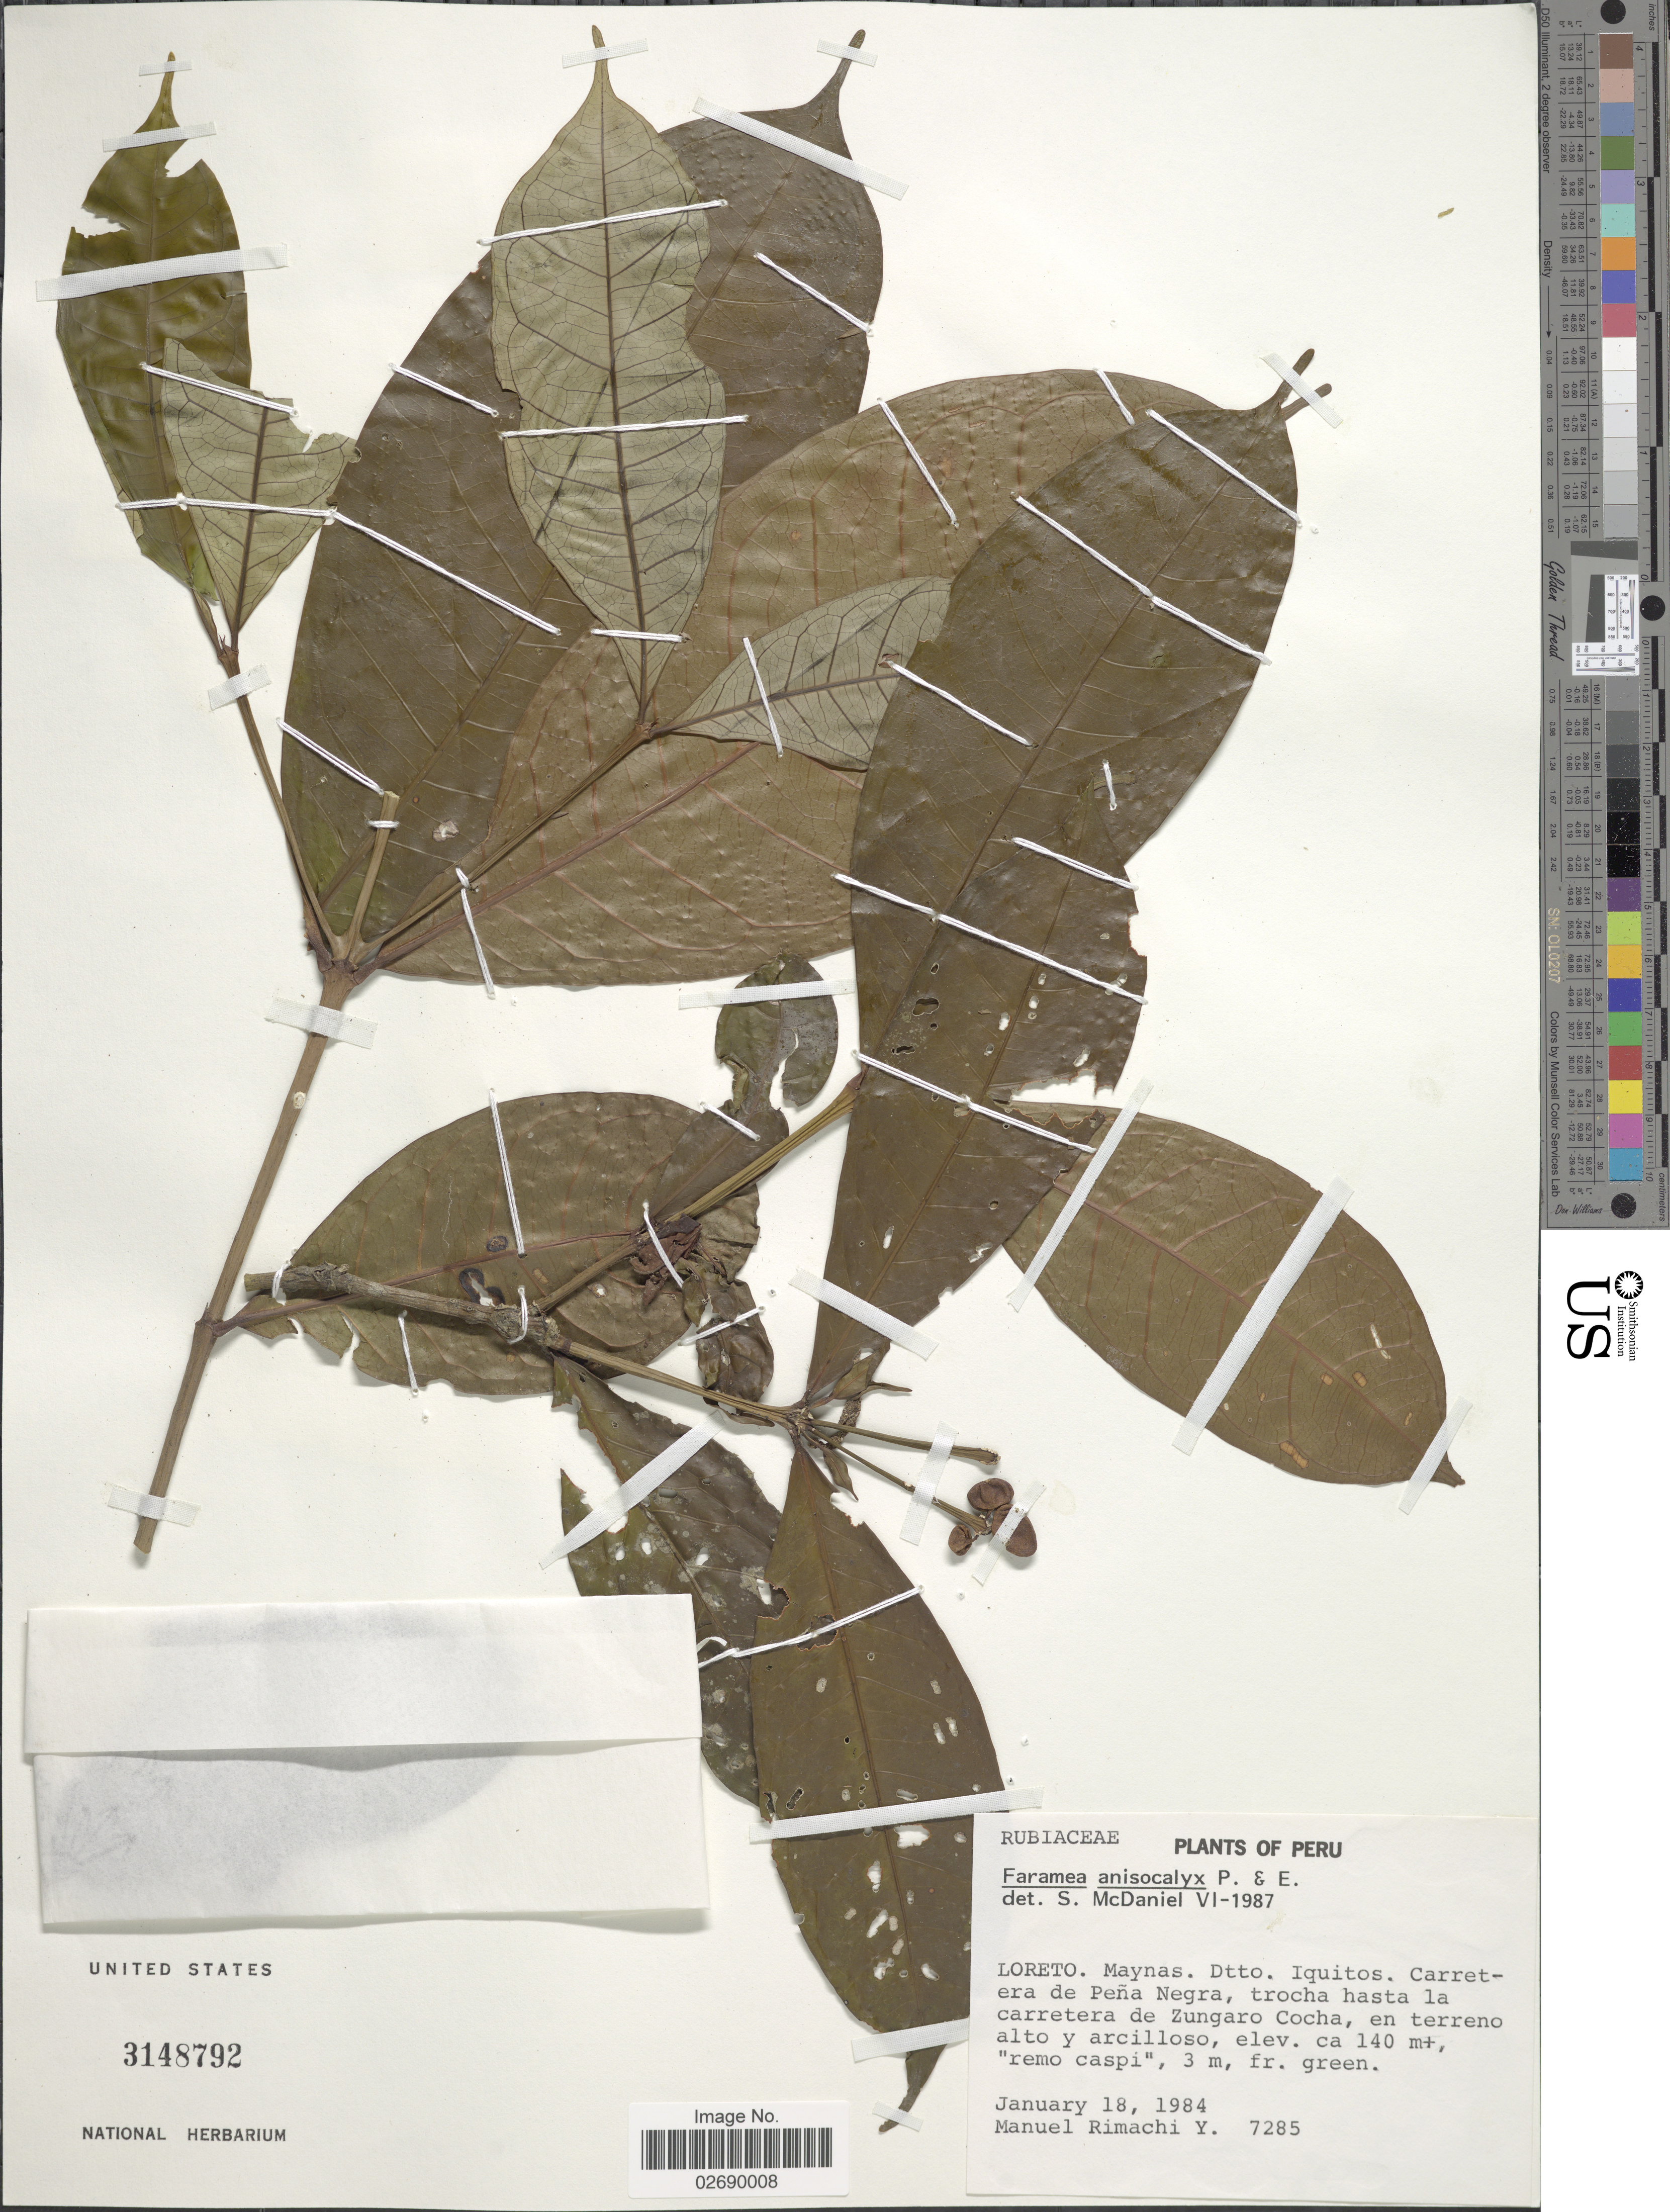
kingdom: Plantae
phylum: Tracheophyta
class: Magnoliopsida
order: Gentianales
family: Rubiaceae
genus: Faramea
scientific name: Faramea anisocalyx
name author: Poepp. & Endl.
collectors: M. Rimachi Y.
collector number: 7285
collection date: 1984-01-18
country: Peru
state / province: Loreto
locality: Maynas. Dtto. Iquitos. carretera de Pena Negra, trocha hasta la carrtera de Zungaro Cocha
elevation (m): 140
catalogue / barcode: US 3148792